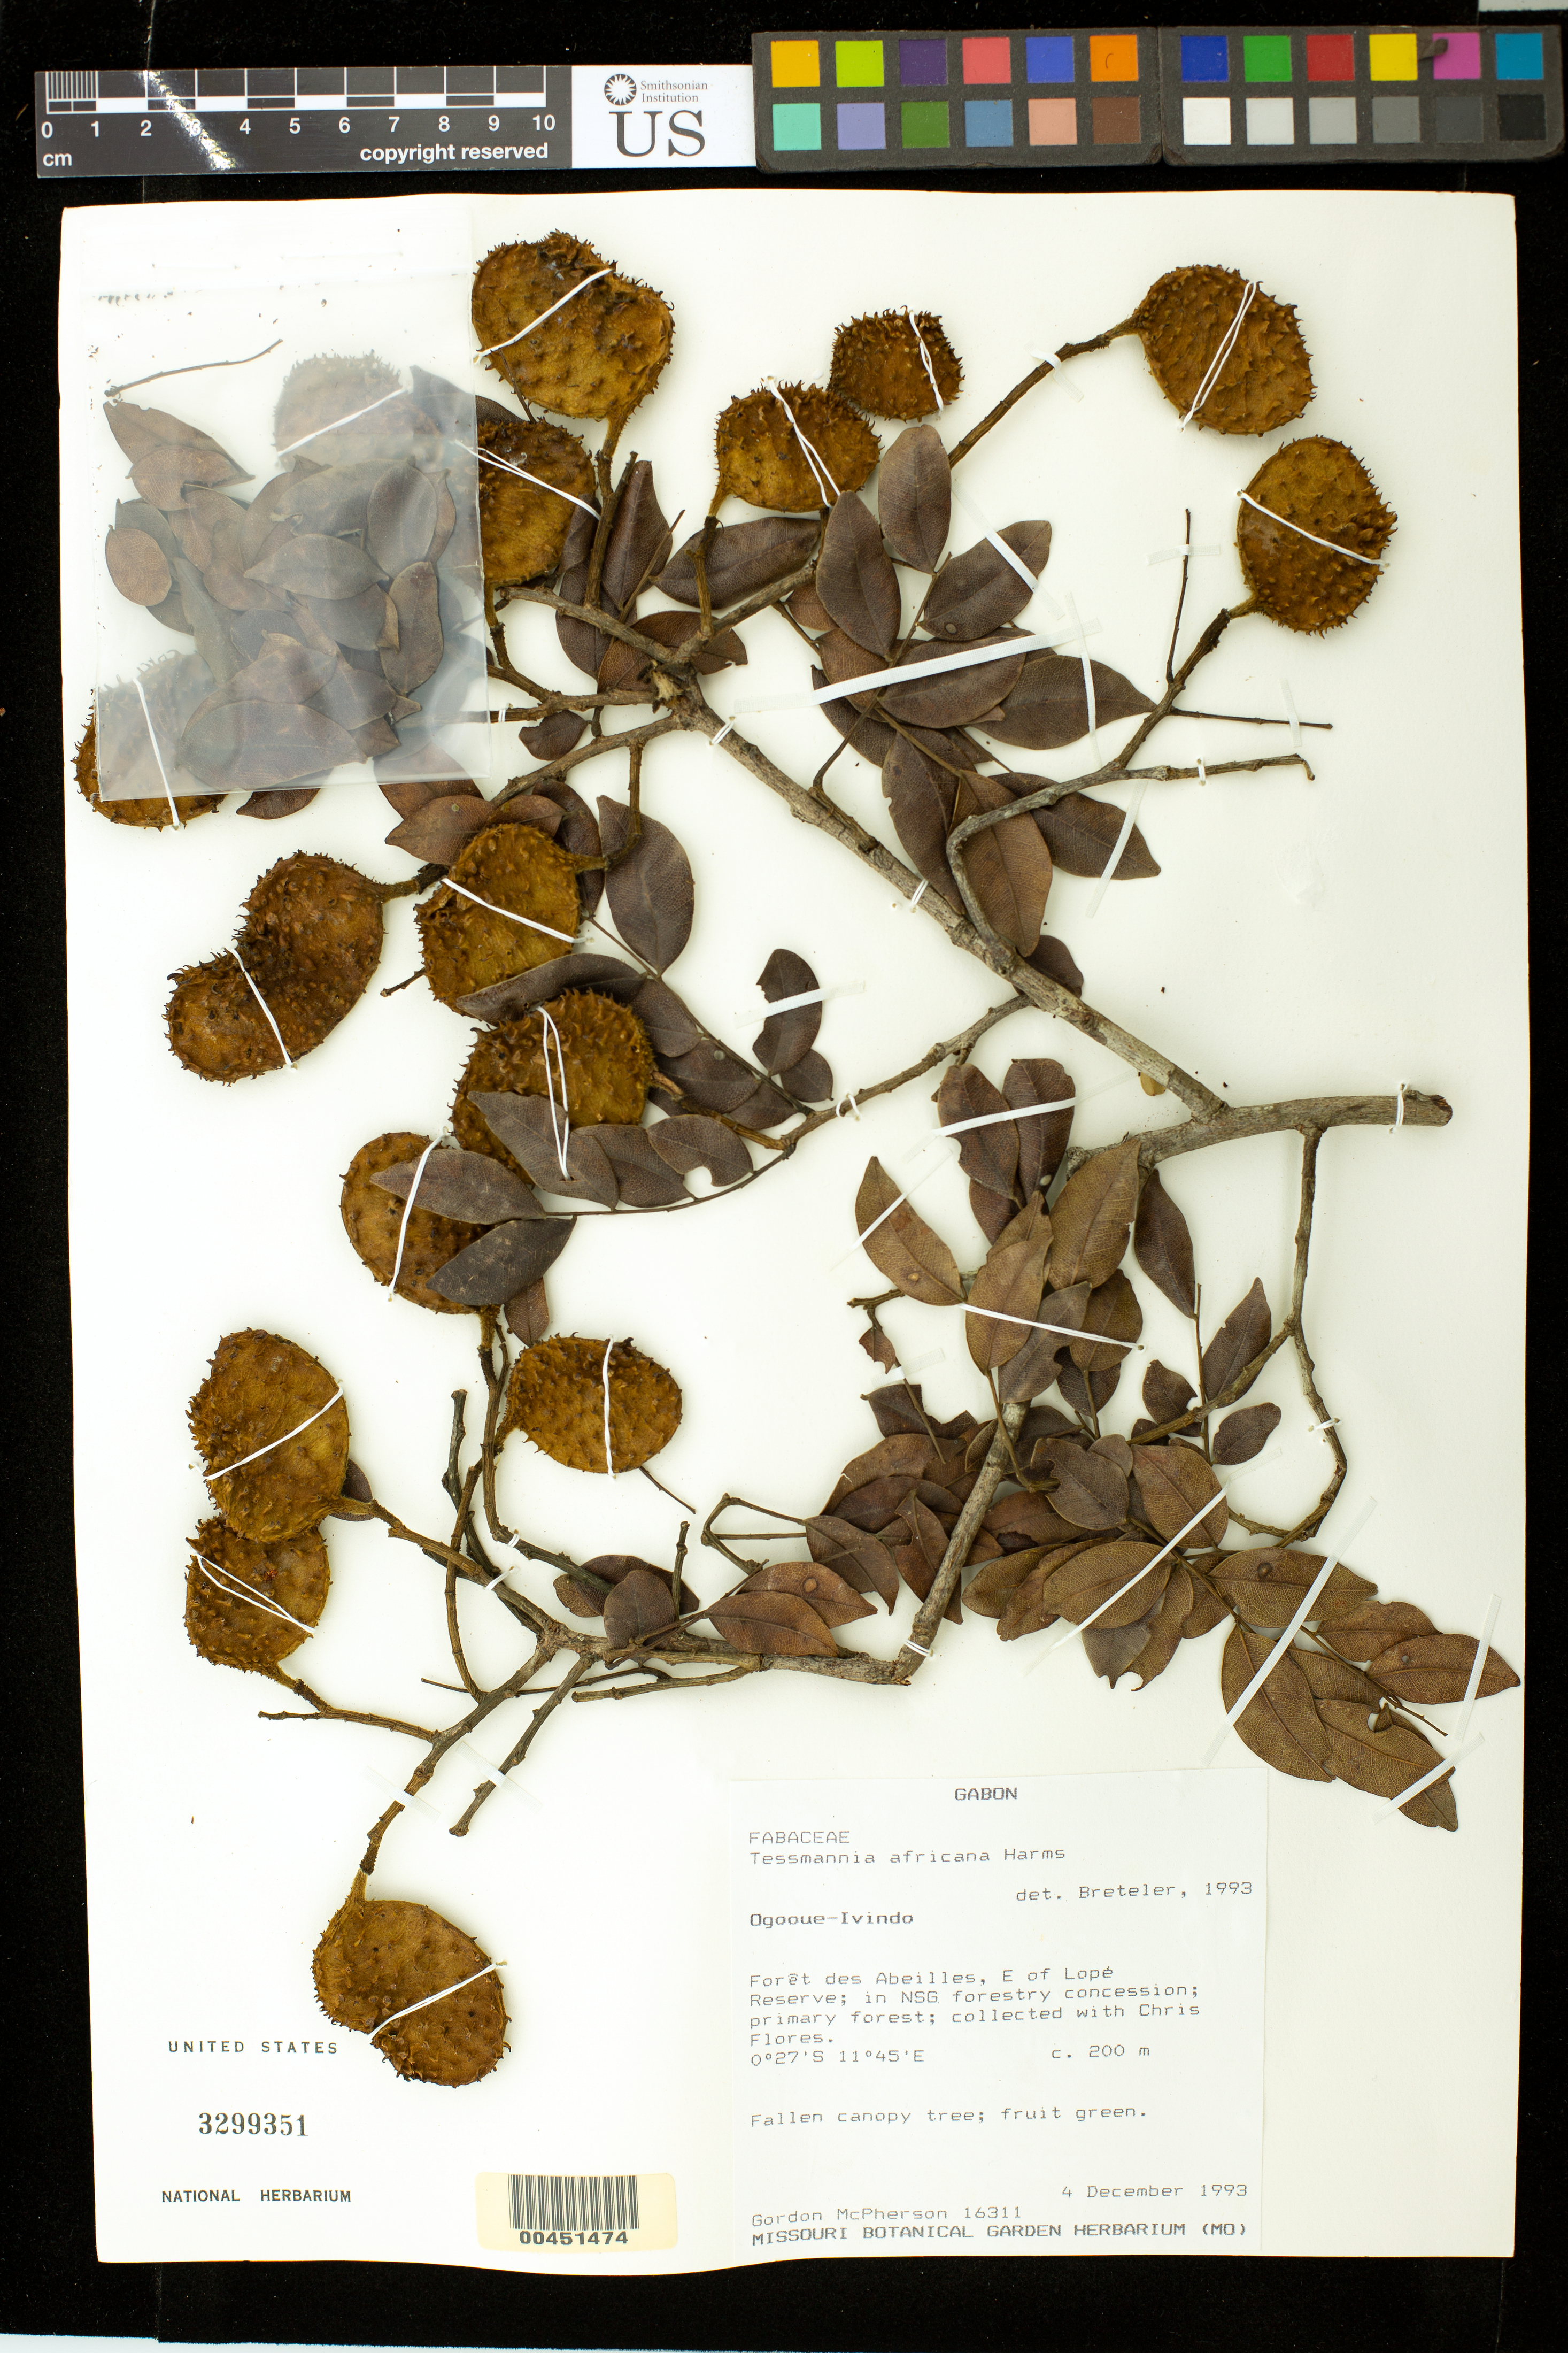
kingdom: Plantae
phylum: Tracheophyta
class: Magnoliopsida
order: Fabales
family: Fabaceae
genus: Tessmannia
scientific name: Tessmannia africana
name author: Harms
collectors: G. D. McPherson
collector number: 16311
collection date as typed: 04 Dec 1993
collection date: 1993-12-04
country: Gabon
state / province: Ogooué-ivindo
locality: E of Lope Reserve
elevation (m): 200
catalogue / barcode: US 3299351